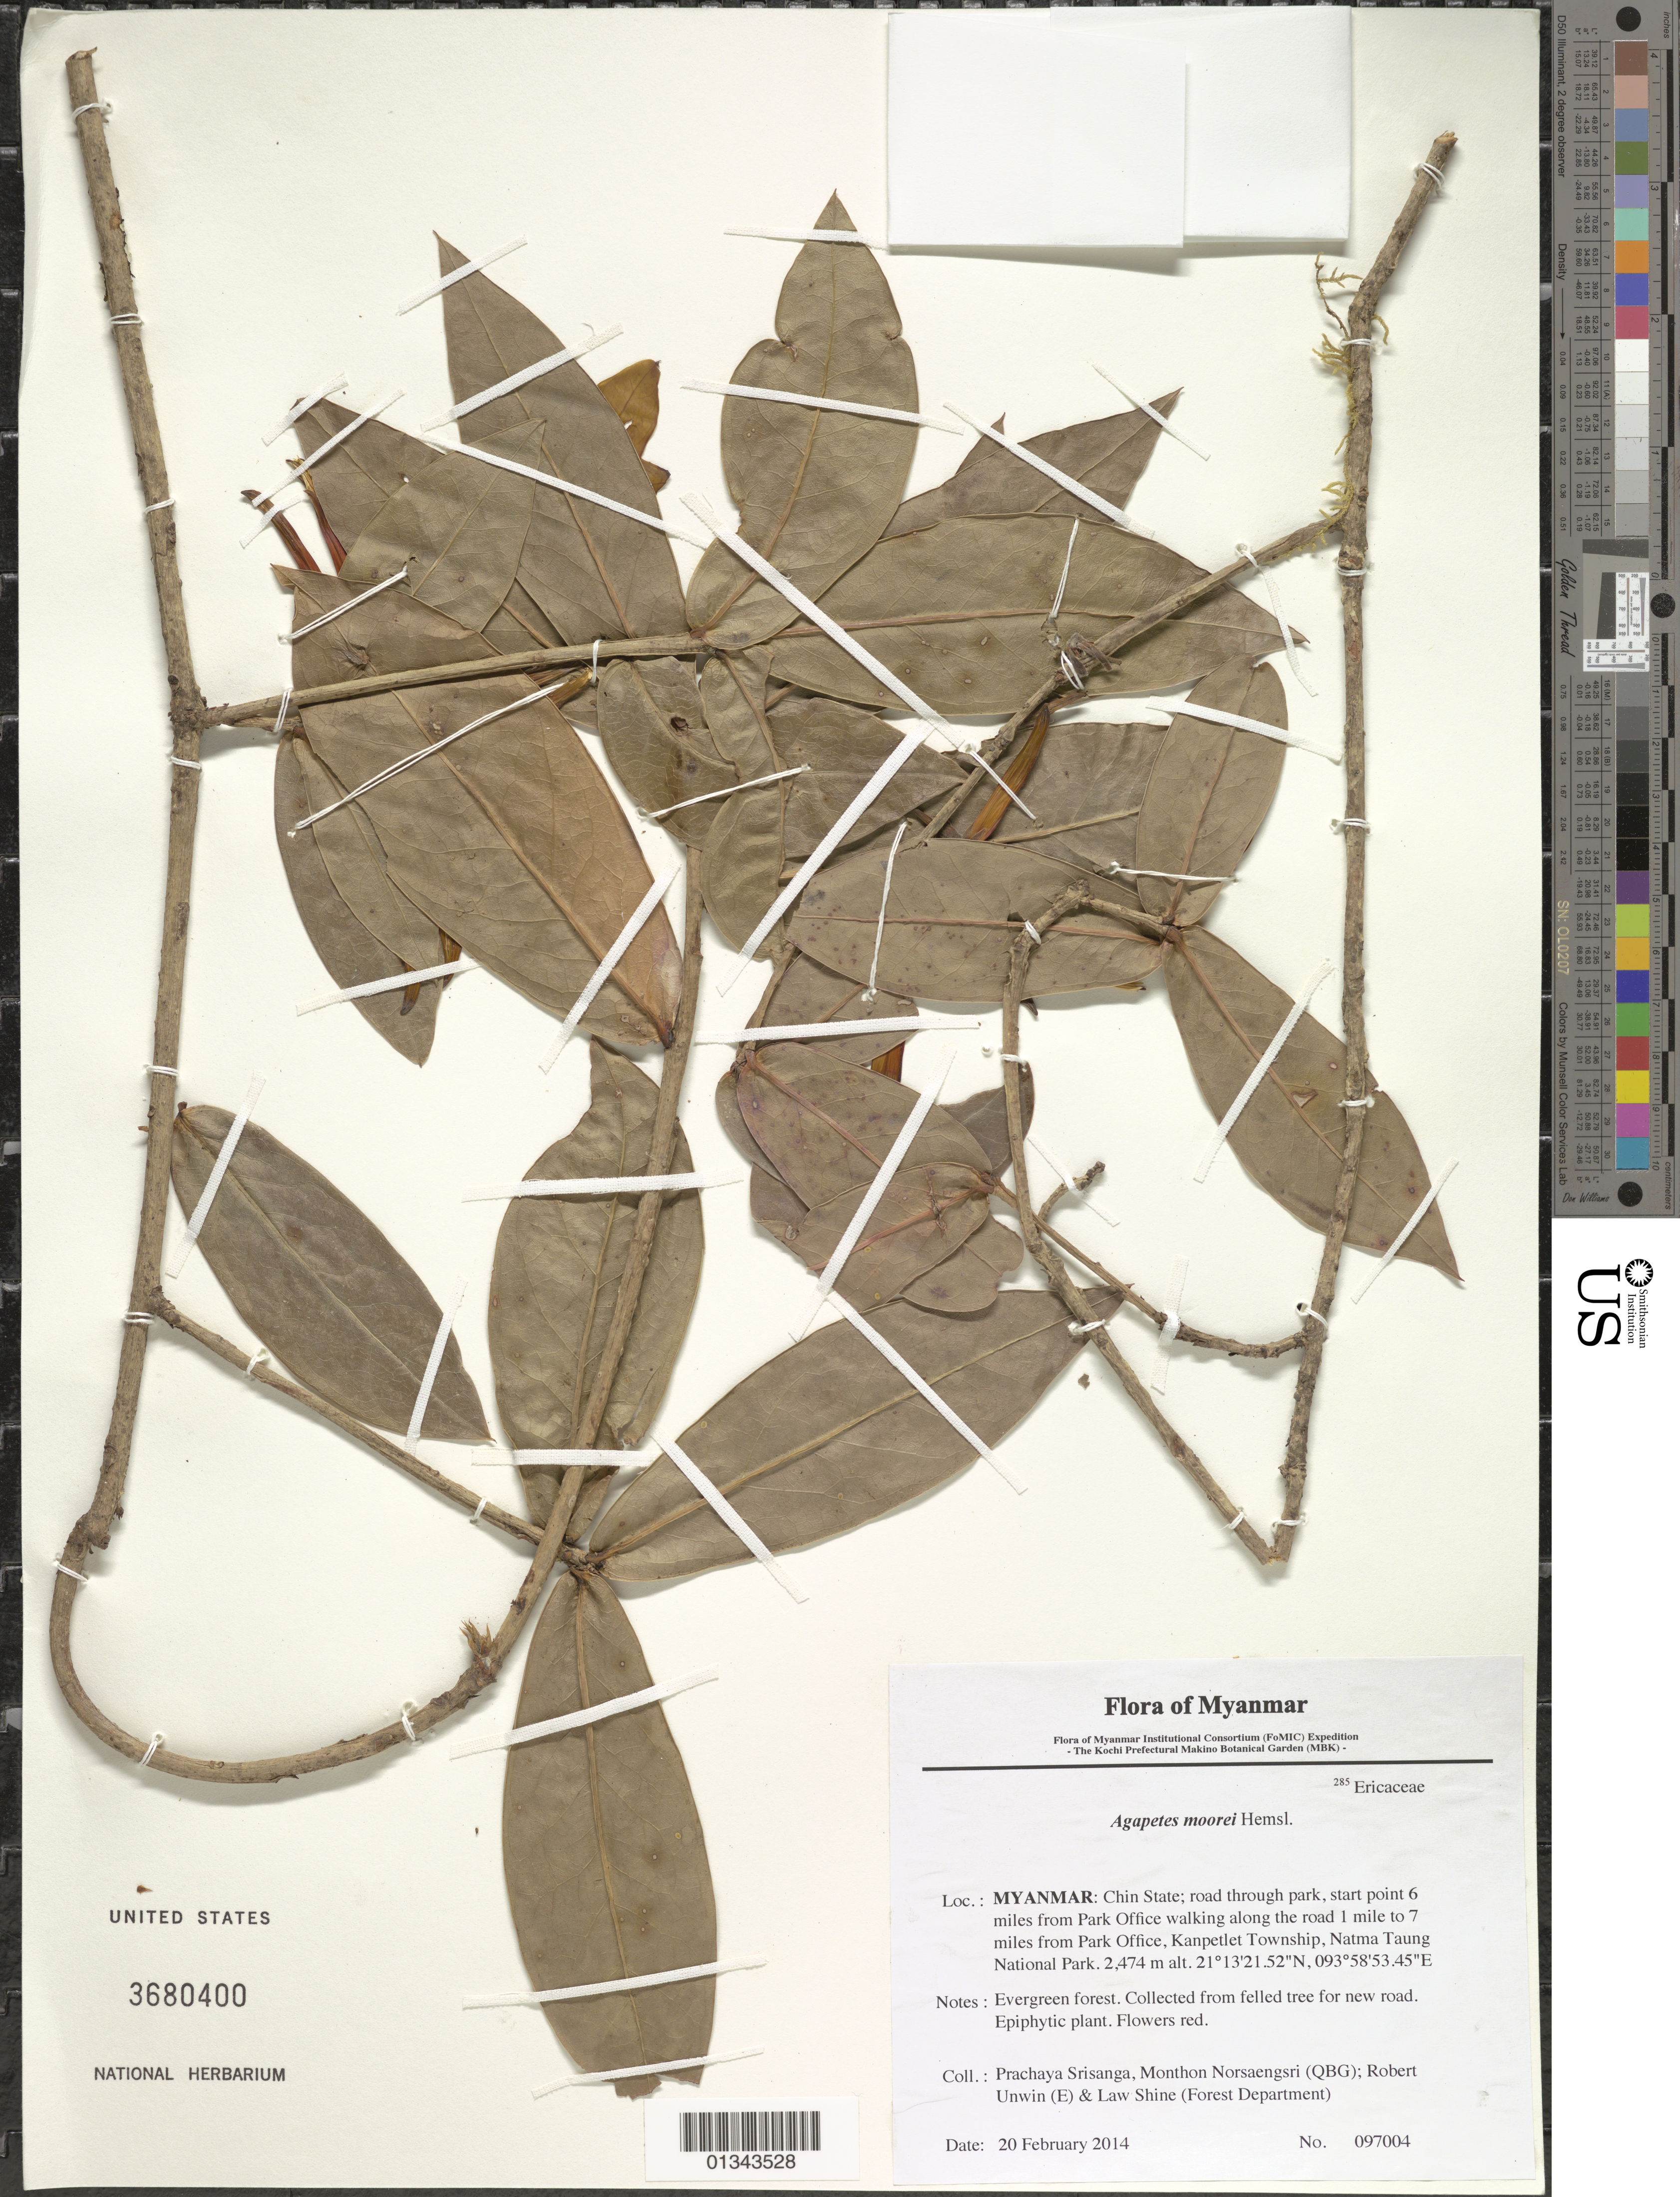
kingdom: Plantae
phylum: Tracheophyta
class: Magnoliopsida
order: Ericales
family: Ericaceae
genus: Agapetes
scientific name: Agapetes moorei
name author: Hemsl.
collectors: P. Srisanga, M. Norsaengsri, R. Unwin & L. Shine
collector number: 97004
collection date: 2014-02-20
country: Myanmar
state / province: Chin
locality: Road through park, start point 6 miles from Park Office walking along the road 1 mile to 7 miles from Park Office, Kanpetlet Township, Natma Taung National Park.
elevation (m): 2474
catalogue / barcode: US 3680400